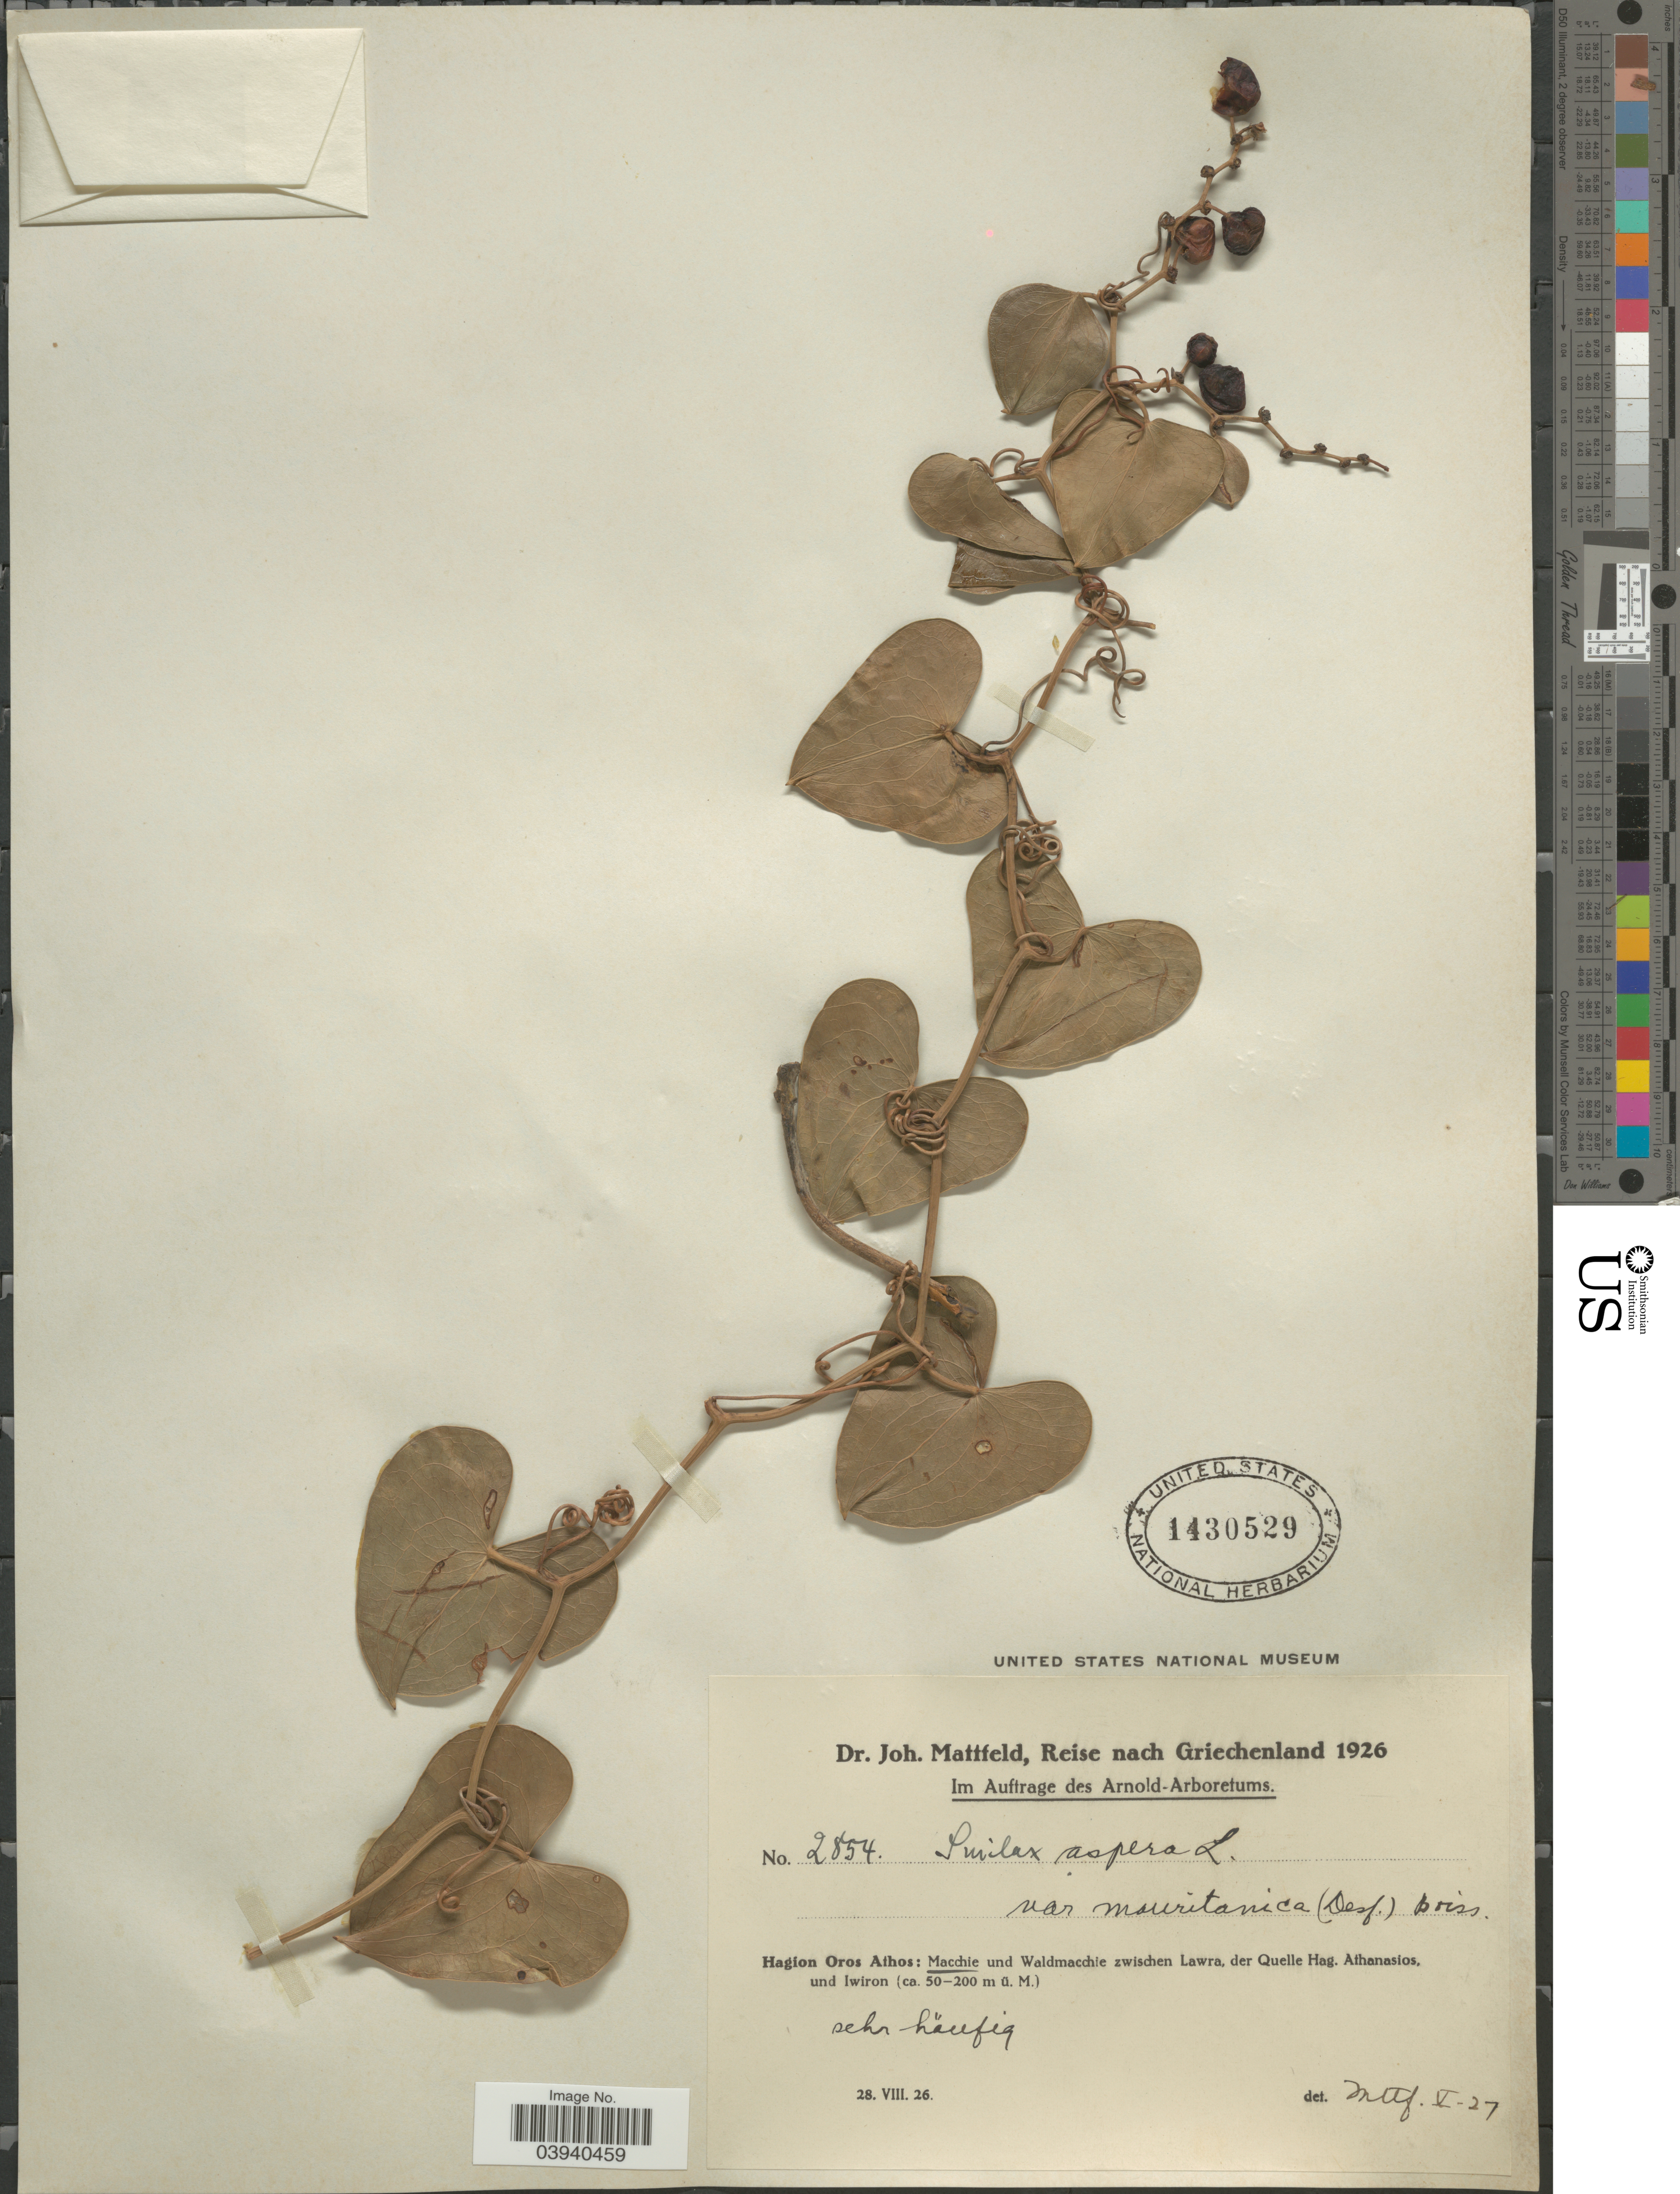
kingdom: Plantae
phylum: Tracheophyta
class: Liliopsida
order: Liliales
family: Smilacaceae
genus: Smilax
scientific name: Smilax aspera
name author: L.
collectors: J. Mattfeld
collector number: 2854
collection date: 1926-08-28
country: Greece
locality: Hagion Oros Athos: Macchie und Waldmacchie zwischen Lawra, der Quelle Hag. Athanasios, und Iwiron.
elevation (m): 50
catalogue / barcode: US 1430529